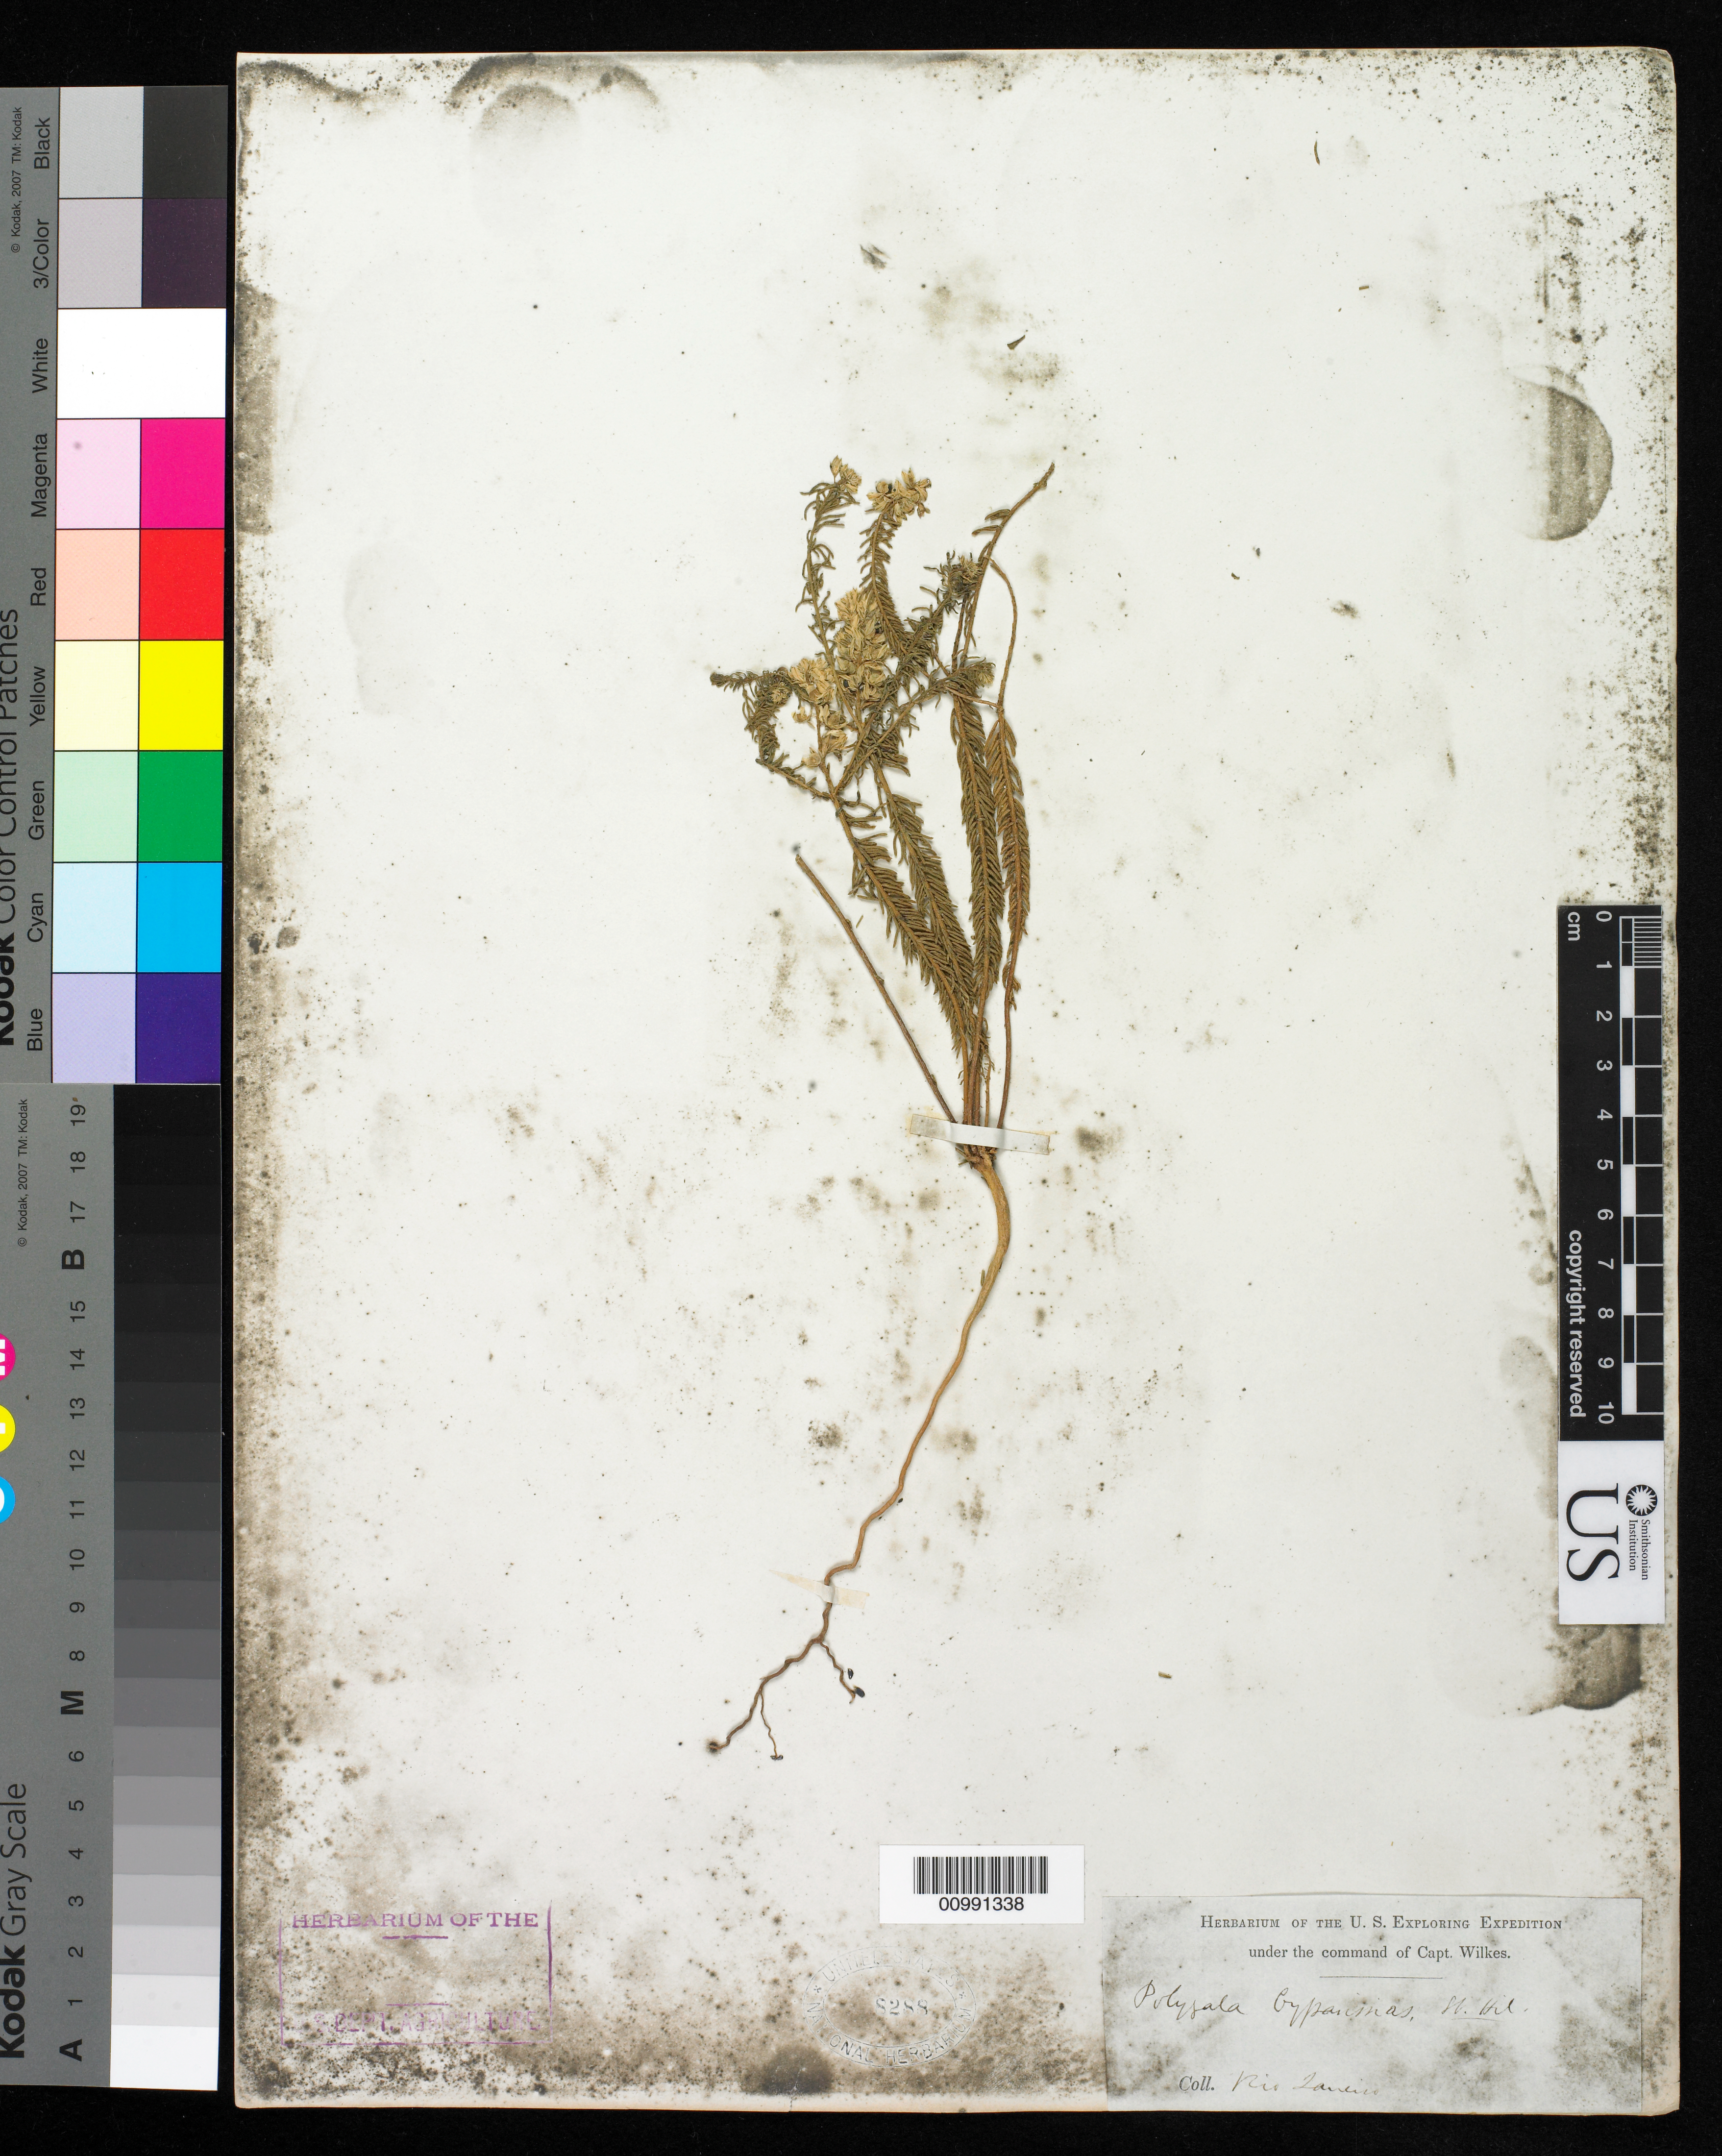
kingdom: Plantae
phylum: Tracheophyta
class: Magnoliopsida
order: Fabales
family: Polygalaceae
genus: Polygala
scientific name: Polygala cyparissias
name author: A. St.-Hil.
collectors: Wilkes Explor. Exped.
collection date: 1838/1842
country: Brazil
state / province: Rio de Janeiro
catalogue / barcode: US 8288